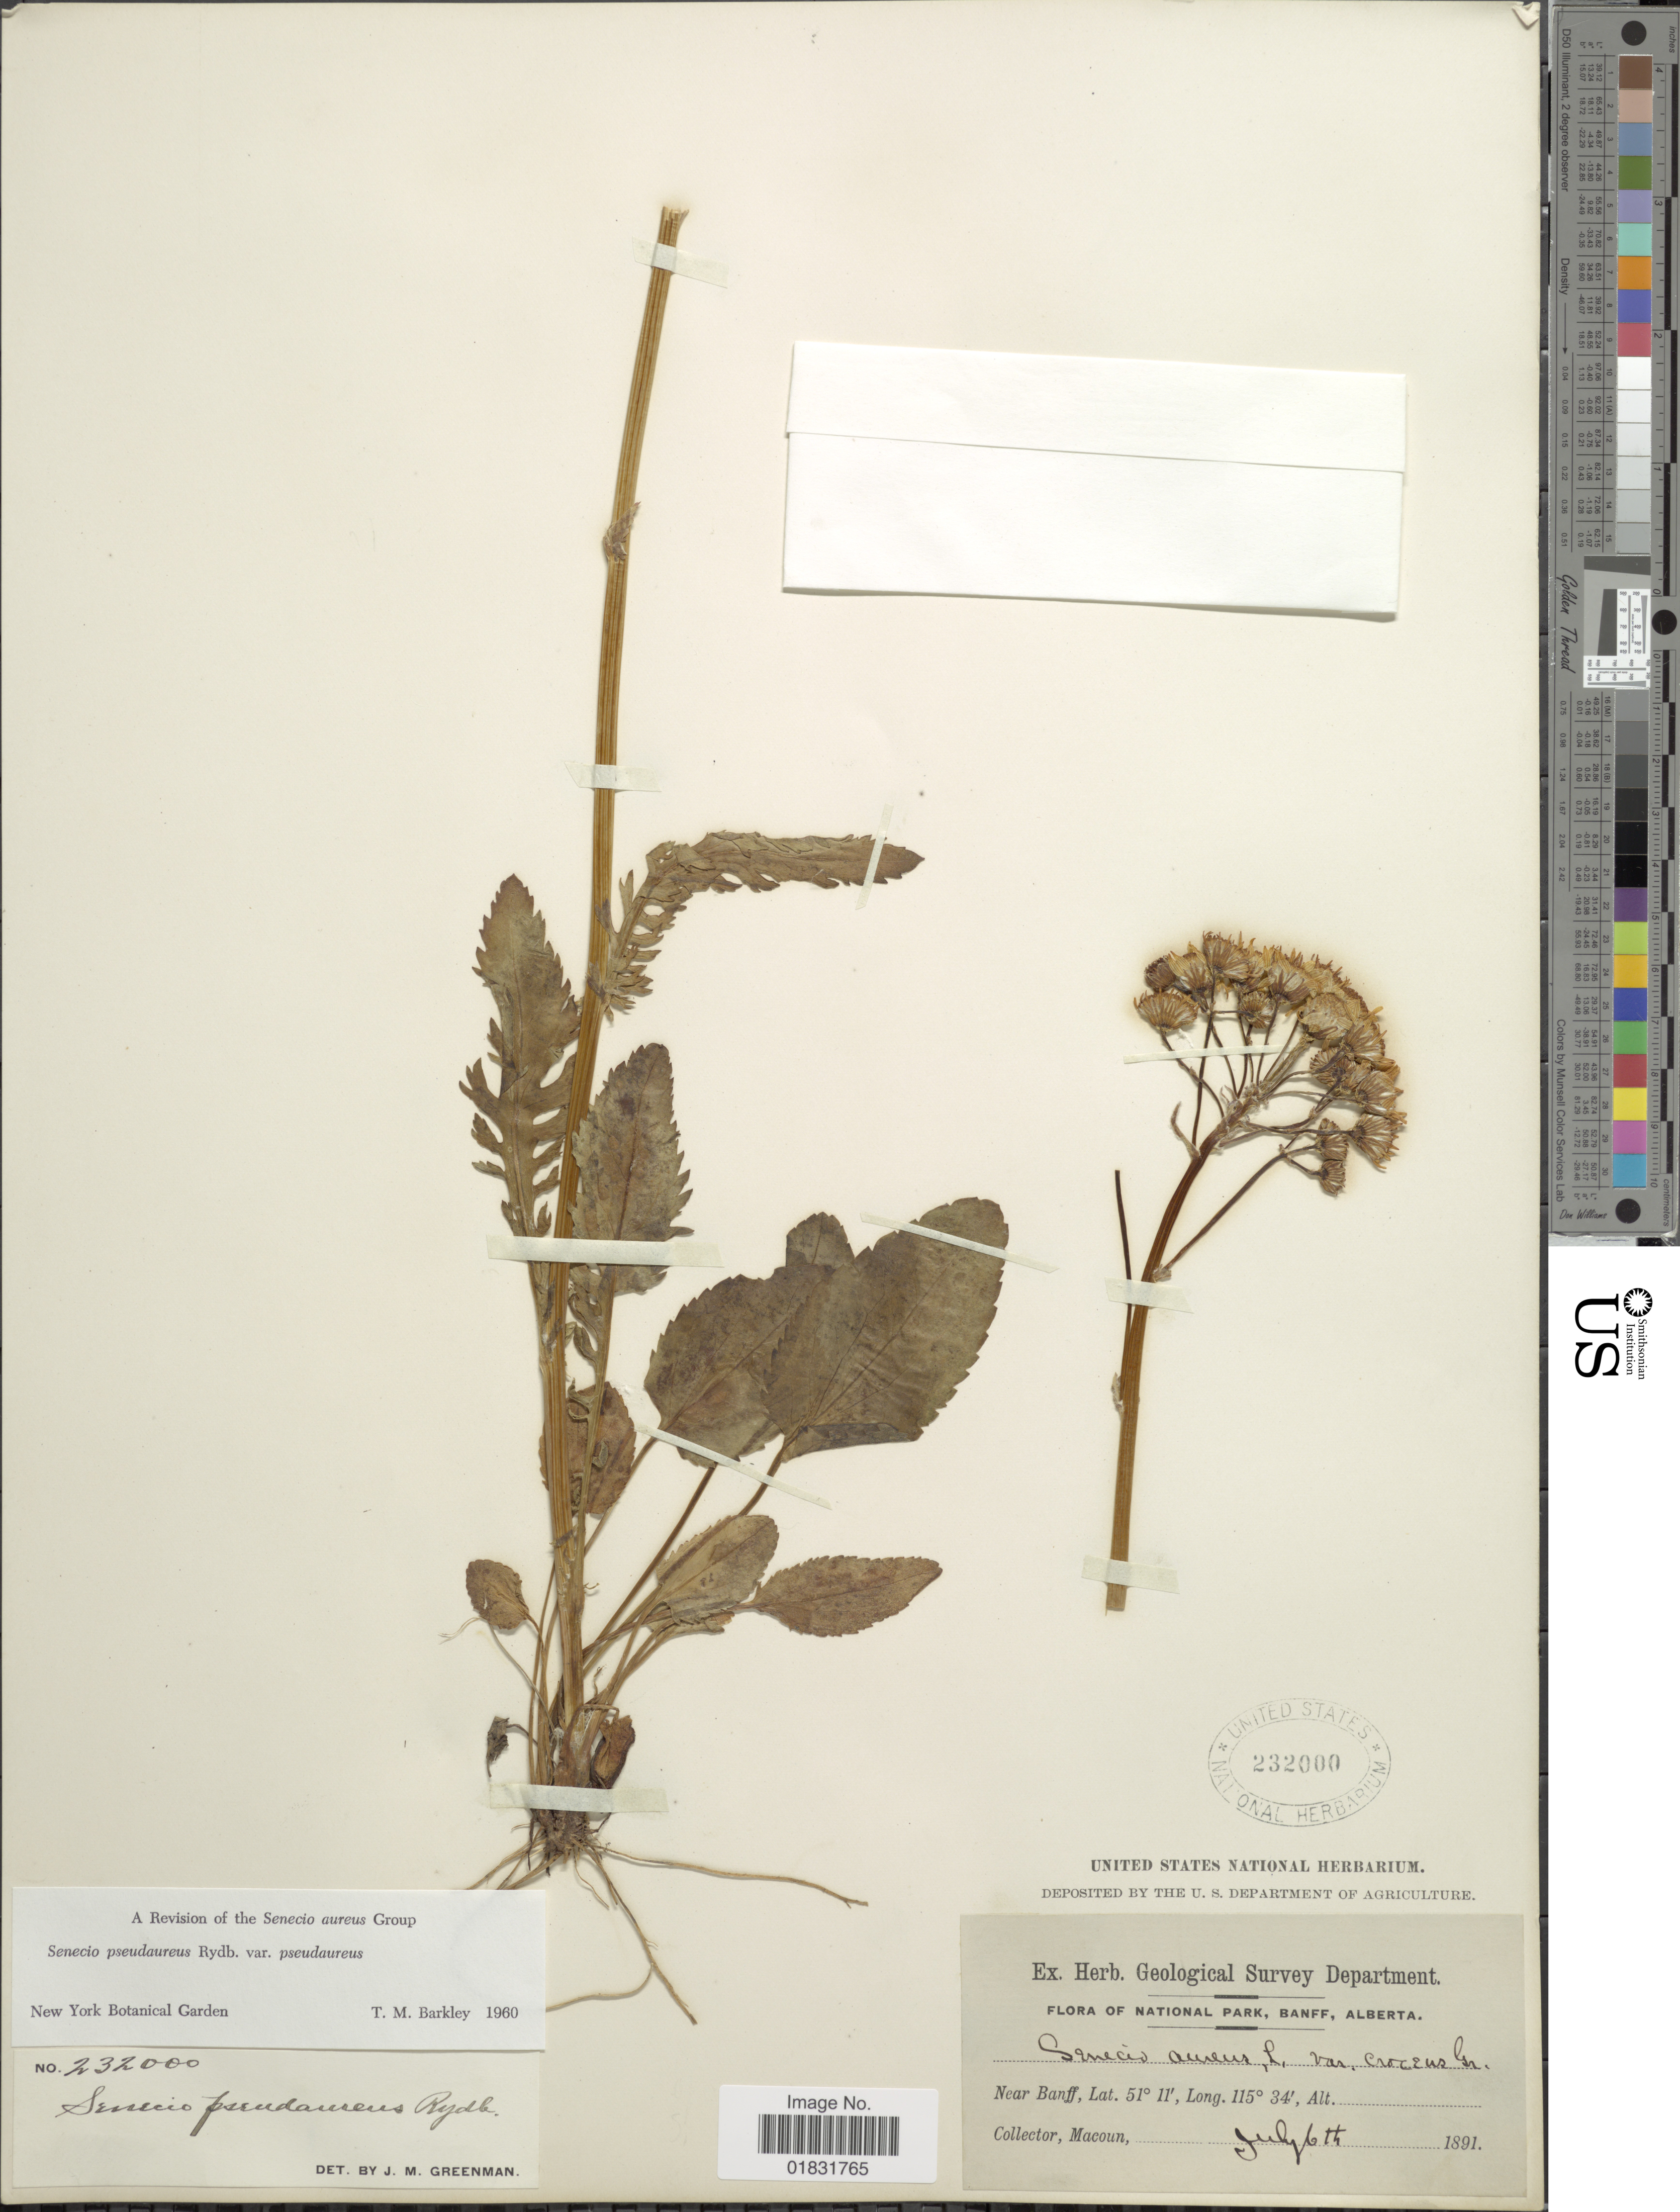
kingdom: Plantae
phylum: Tracheophyta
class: Magnoliopsida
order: Asterales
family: Asteraceae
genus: Packera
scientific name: Packera pseudaurea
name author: (Rydb.) W.A. Weber & Á. Löve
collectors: -- Macoun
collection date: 1891-07-06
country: Canada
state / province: Alberta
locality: National Park, Bannf, Near Banff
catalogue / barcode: US 232000